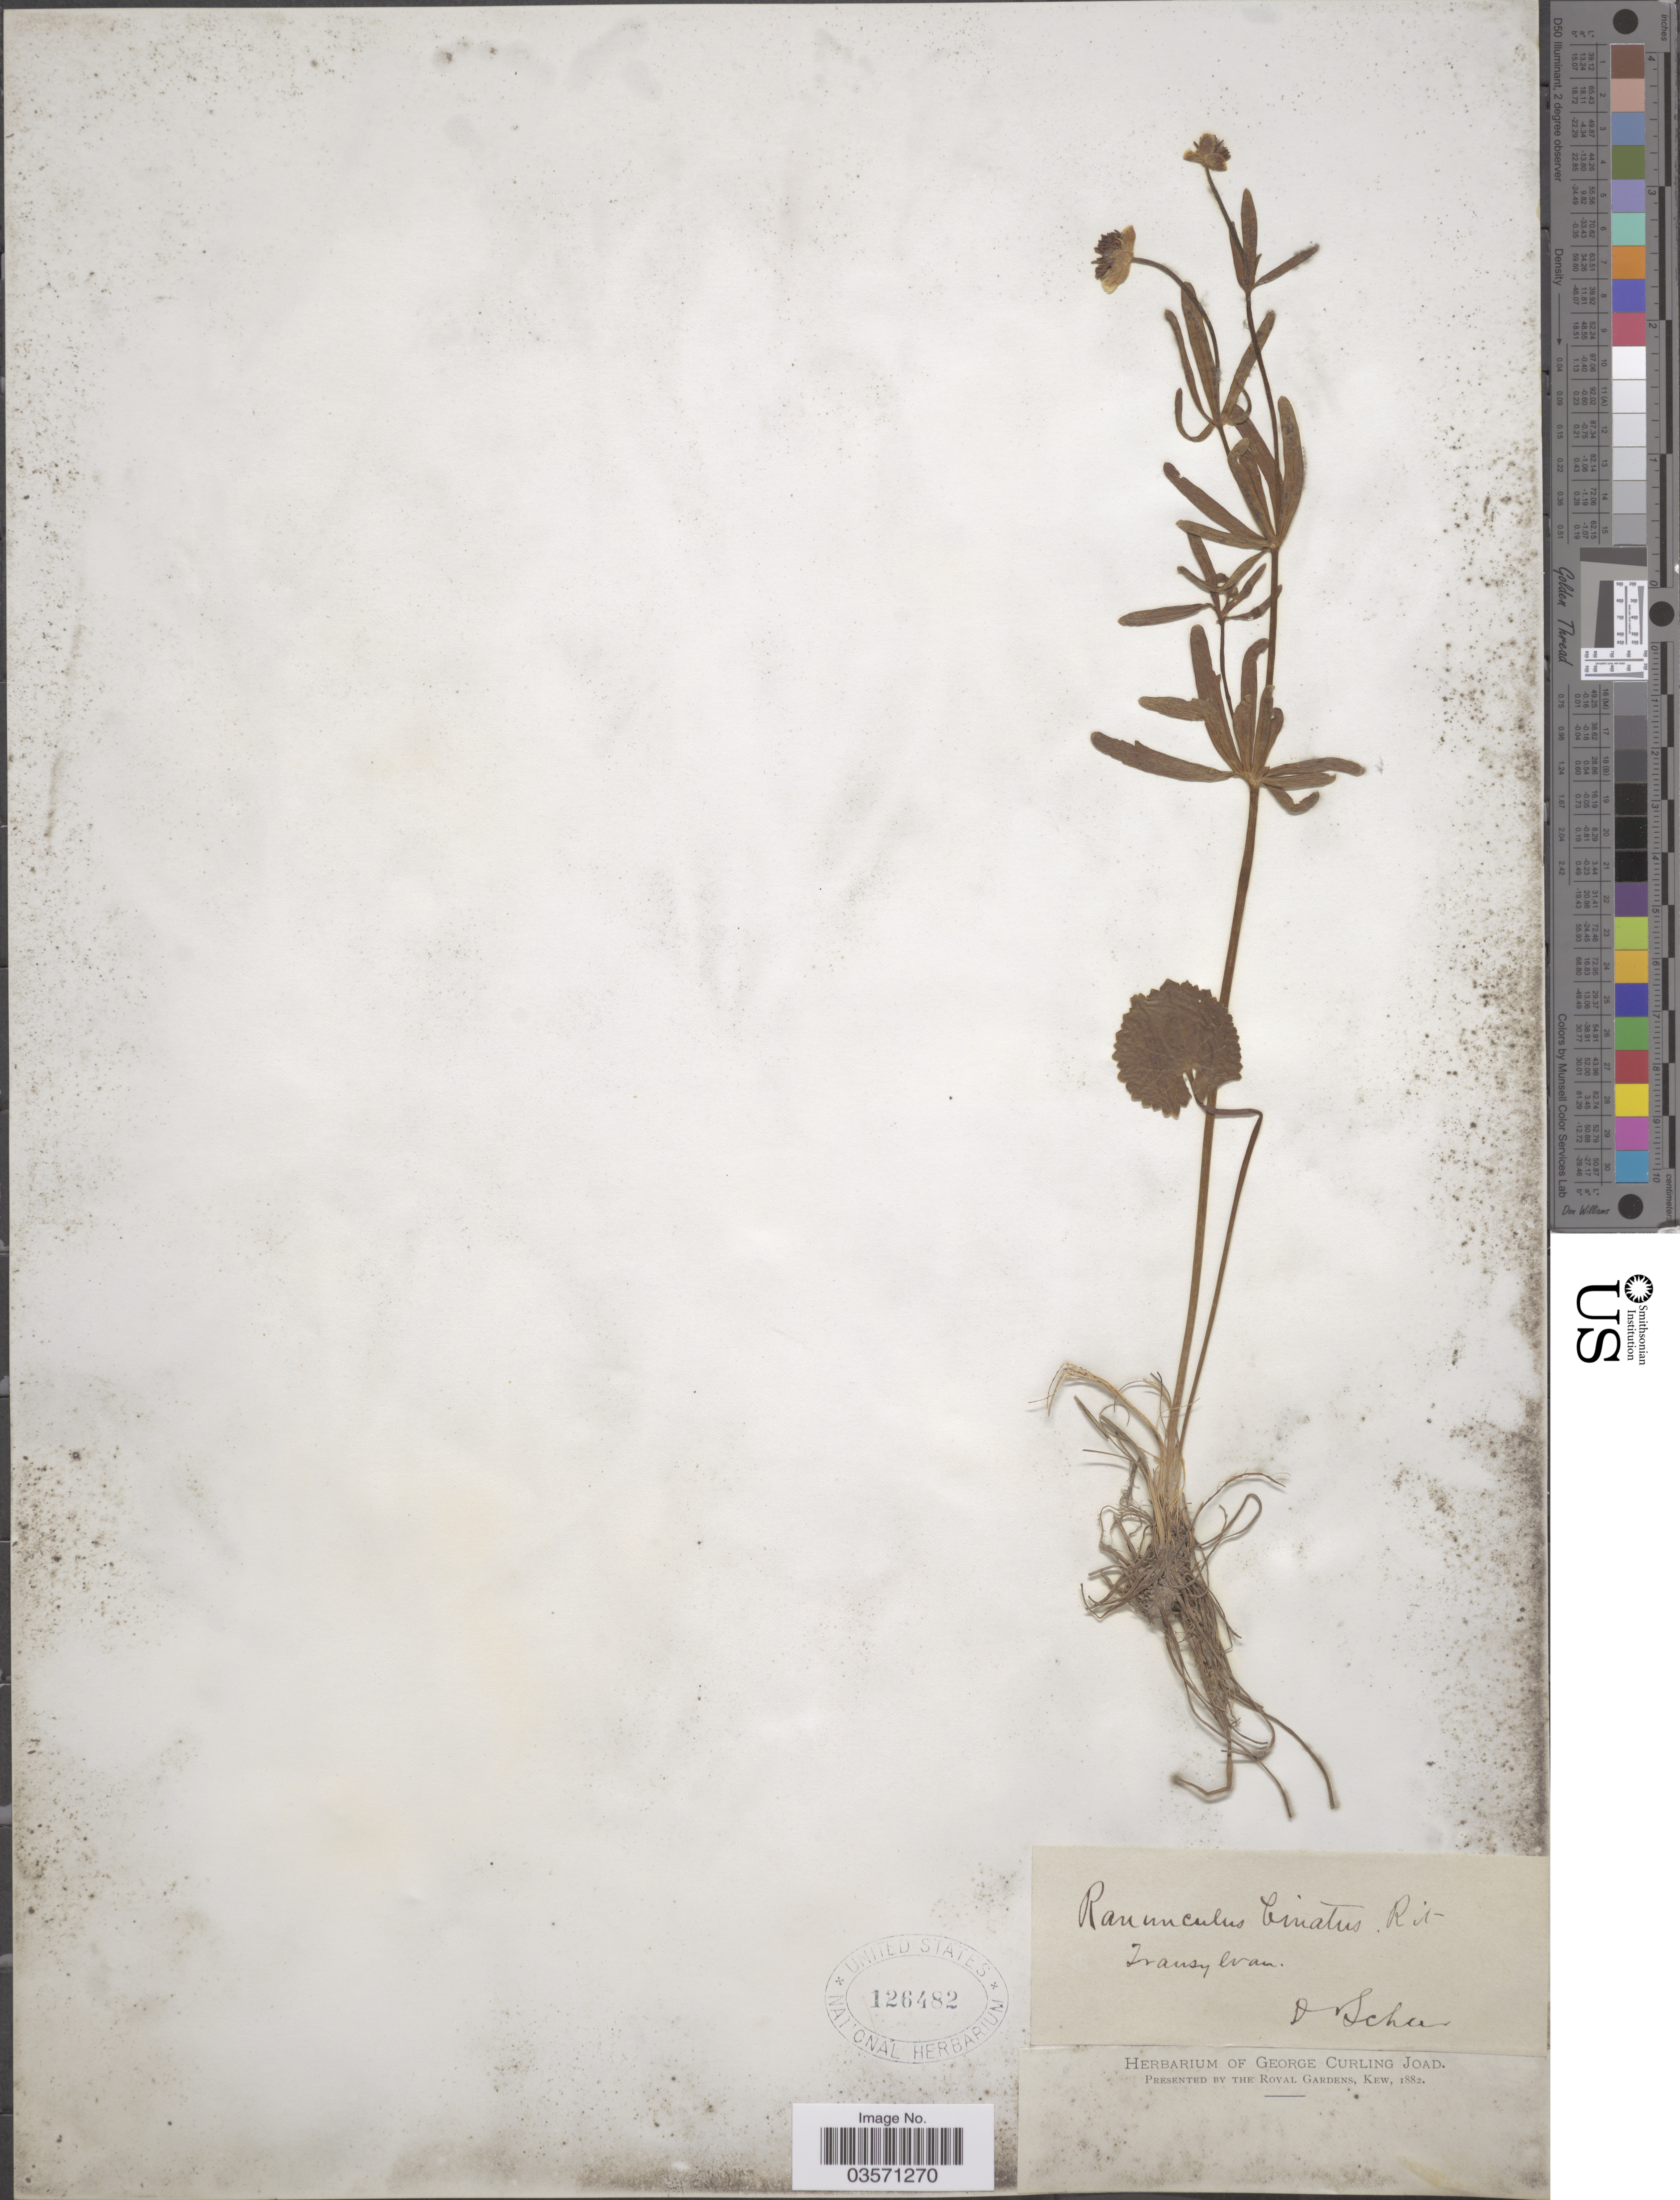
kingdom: Plantae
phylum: Tracheophyta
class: Magnoliopsida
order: Ranunculales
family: Ranunculaceae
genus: Ranunculus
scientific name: Ranunculus binatus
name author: Kit. ex Rchb.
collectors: Schur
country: Romania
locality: Transylvan.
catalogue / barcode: US 126482